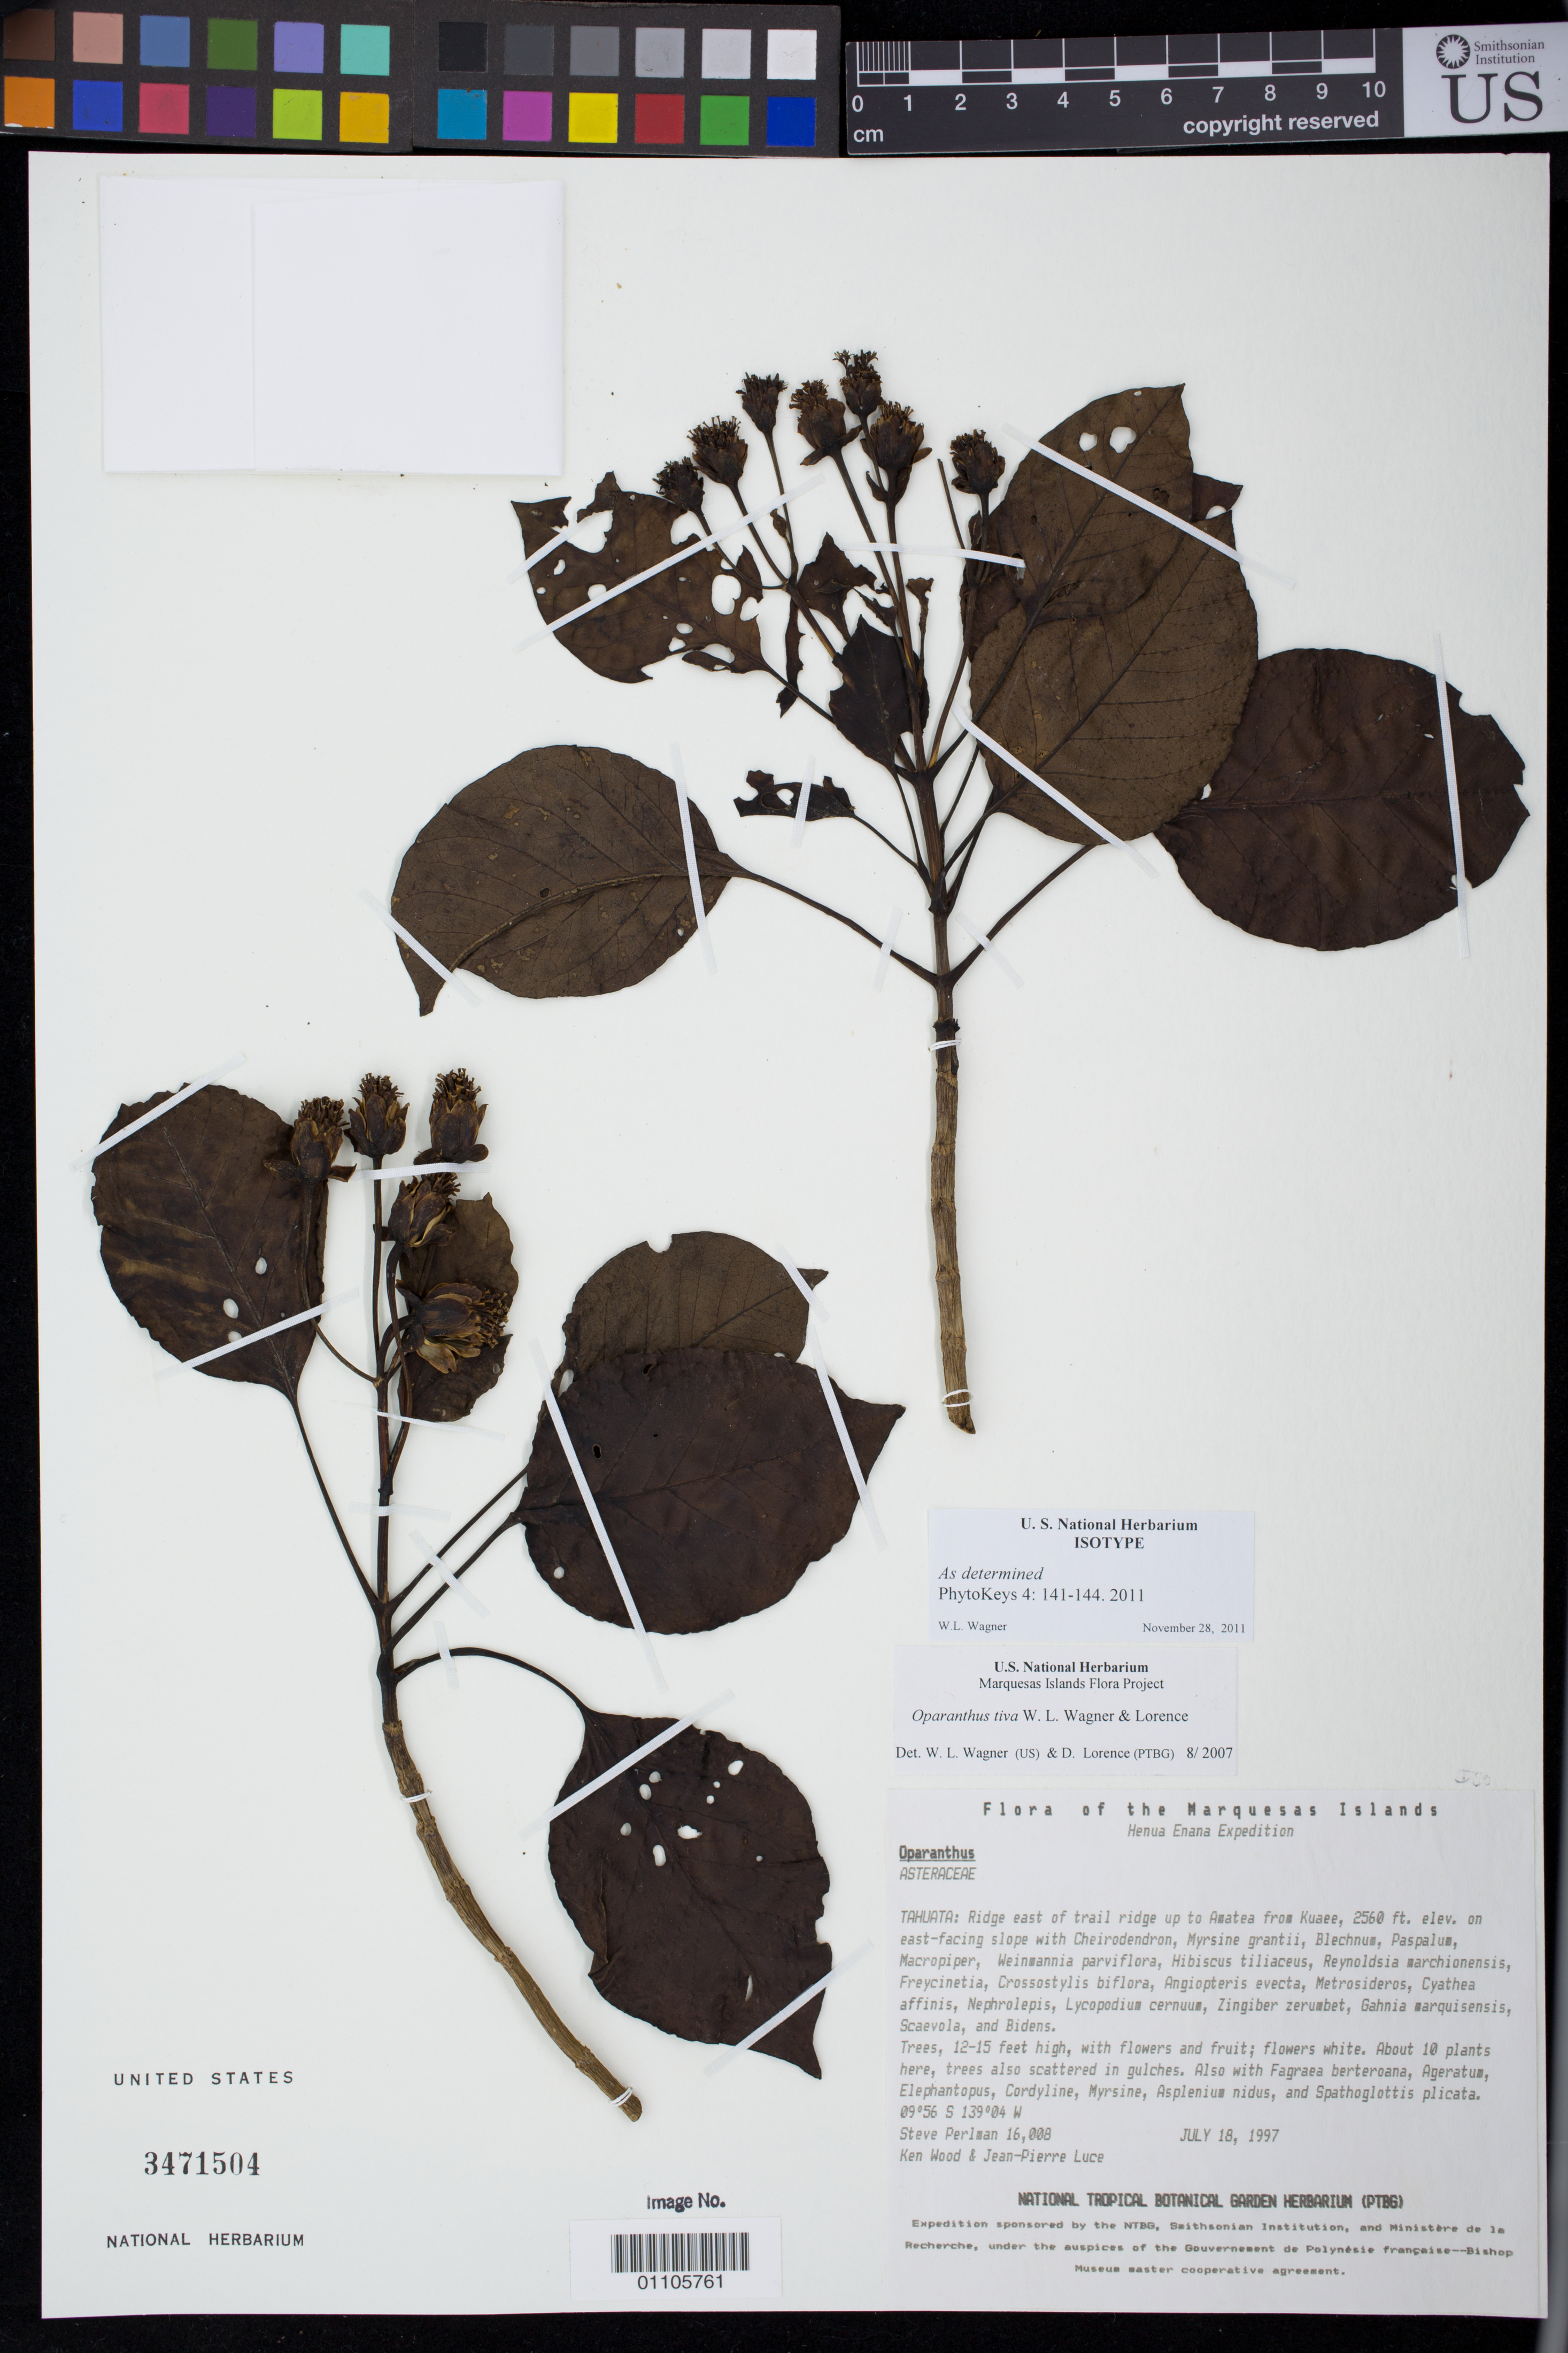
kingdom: Plantae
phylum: Tracheophyta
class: Magnoliopsida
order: Asterales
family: Asteraceae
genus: Oparanthus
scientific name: Oparanthus tiva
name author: W.L. Wagner & Lorence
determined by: Wagner, W. L.; Lorence, David H.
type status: Isotype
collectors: S. P. Perlman, K. R. Wood & J. Luce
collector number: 16008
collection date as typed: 18 July 1997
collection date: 1997-07-18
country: French Polynesia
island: Tahuata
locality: ridge E of trail ridge up to Amatea from Kuaee, E facing slope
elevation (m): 780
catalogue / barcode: US 3471504